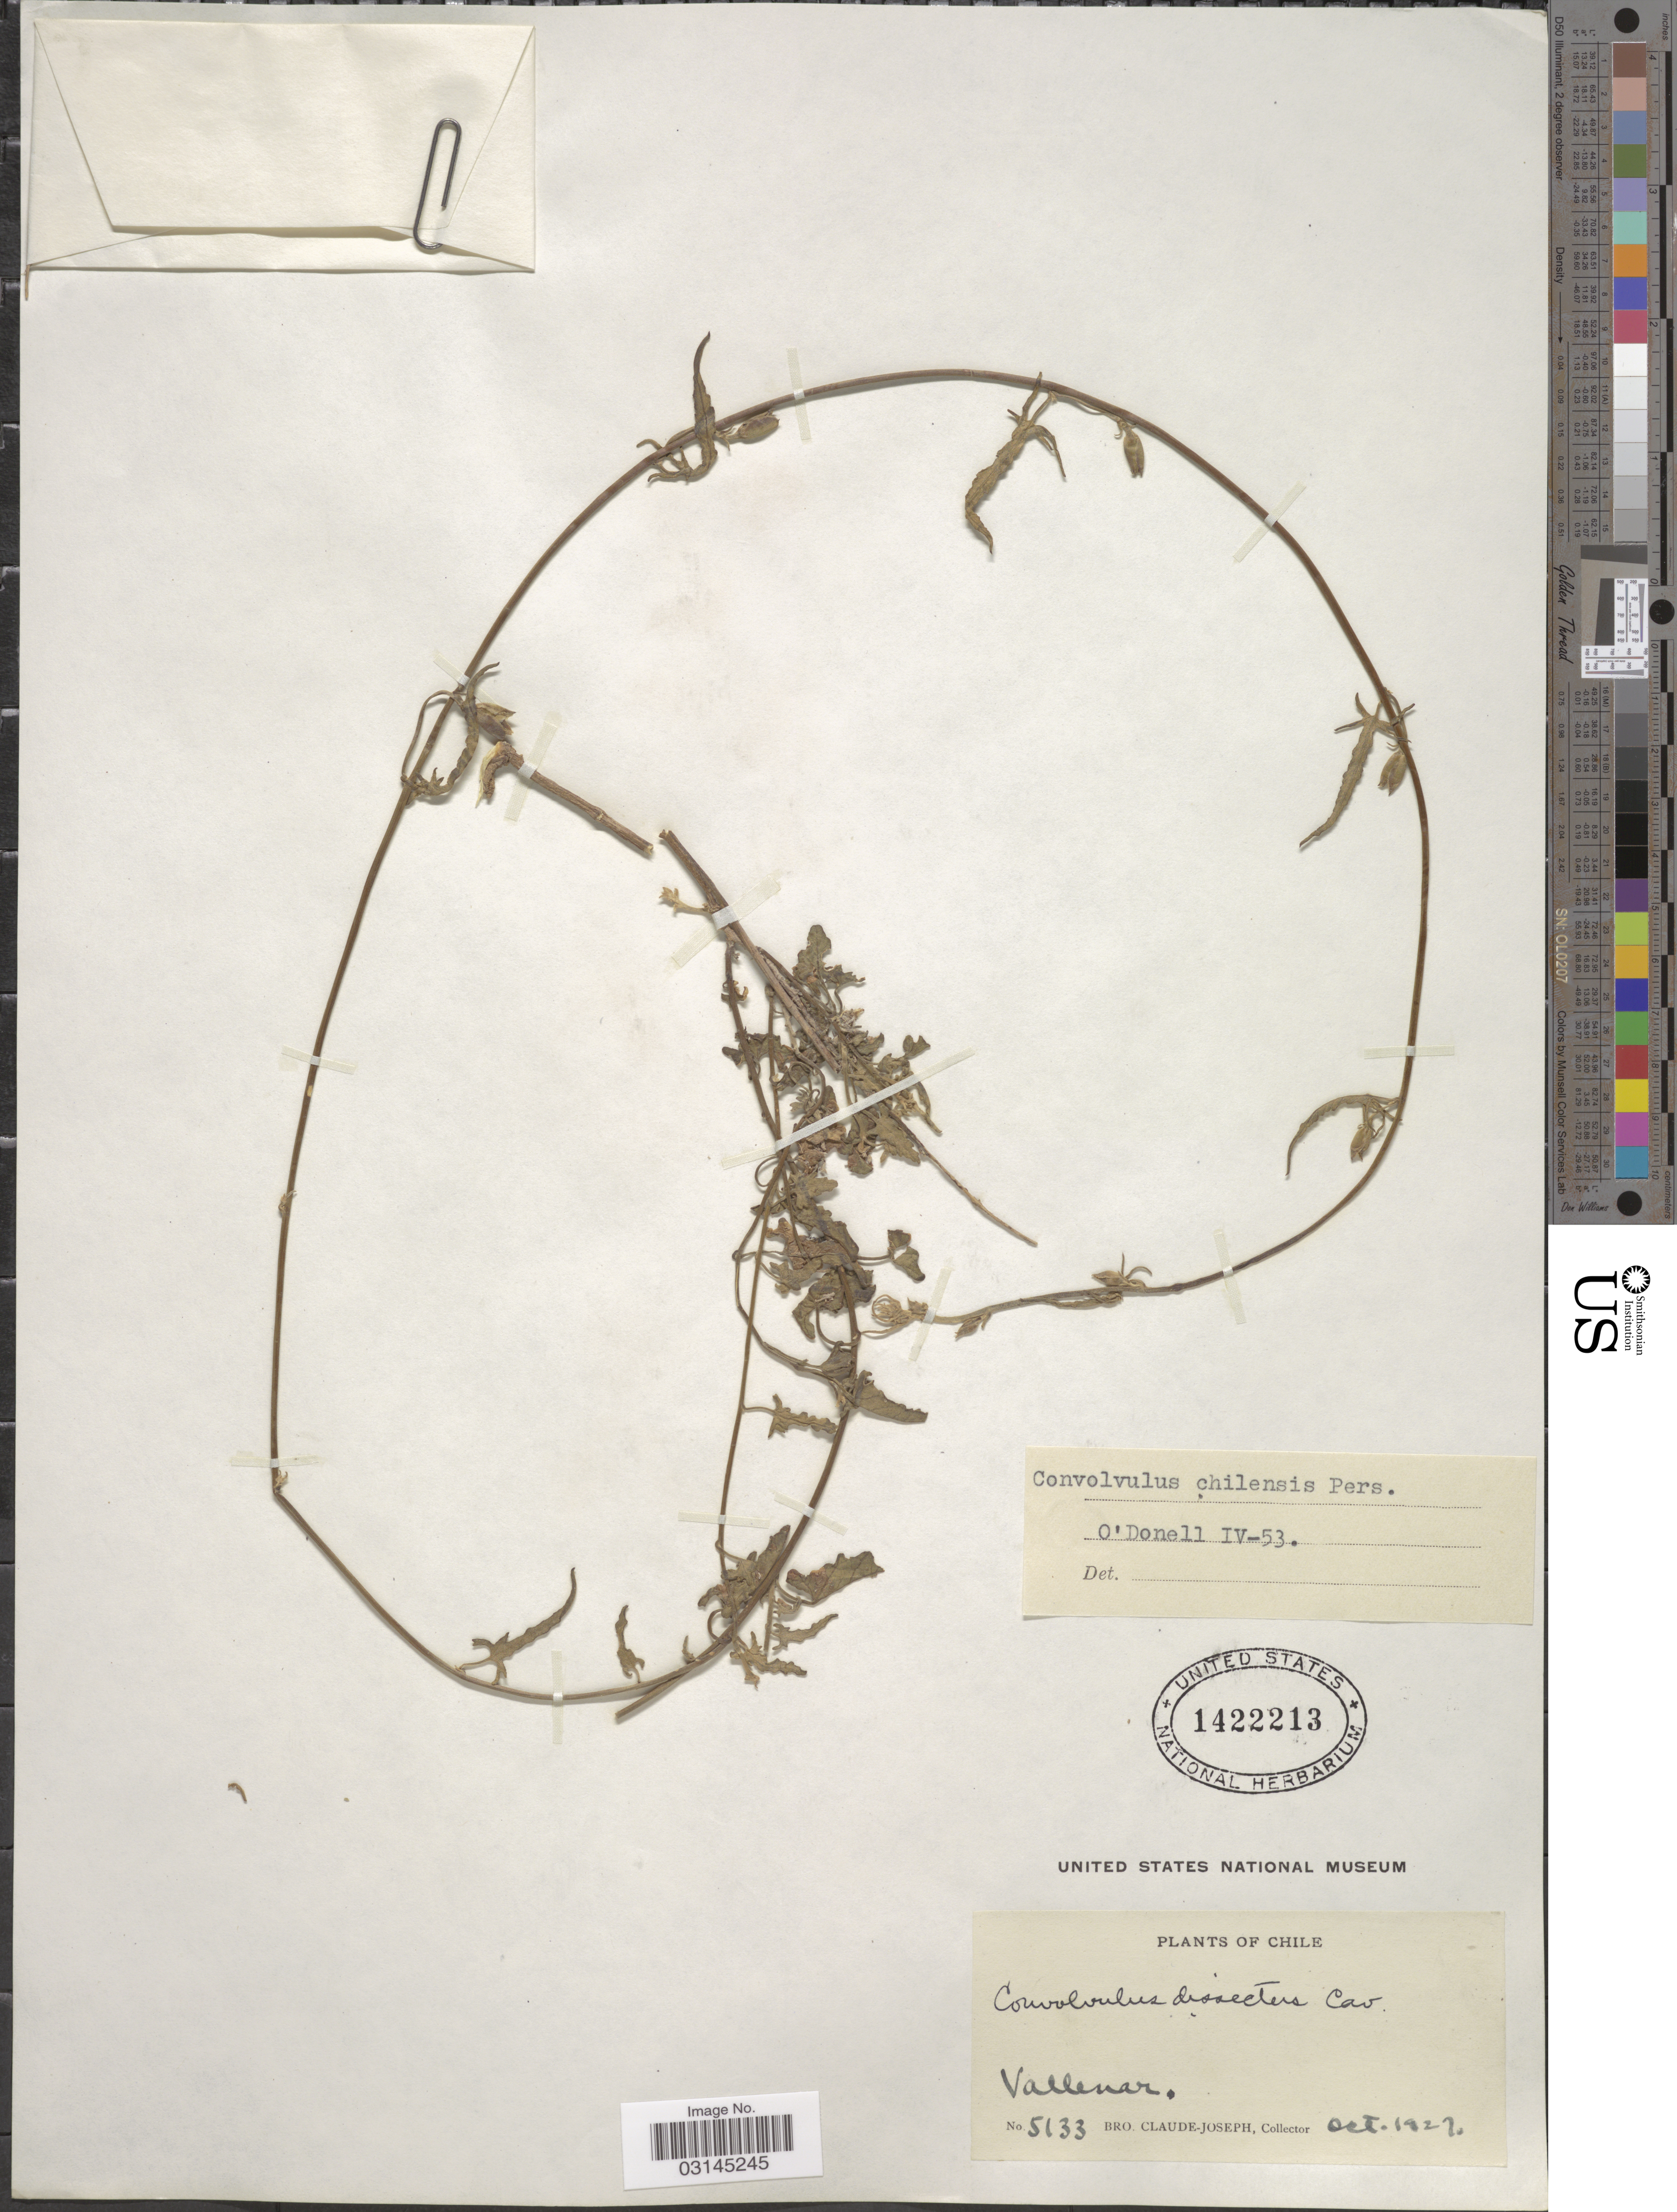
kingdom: Plantae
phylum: Tracheophyta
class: Magnoliopsida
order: Solanales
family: Convolvulaceae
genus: Convolvulus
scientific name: Convolvulus chilensis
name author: Pers.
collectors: Bro. Claude-Joseph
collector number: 5133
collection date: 1927-10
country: Chile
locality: Vallenar.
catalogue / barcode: US 1422213